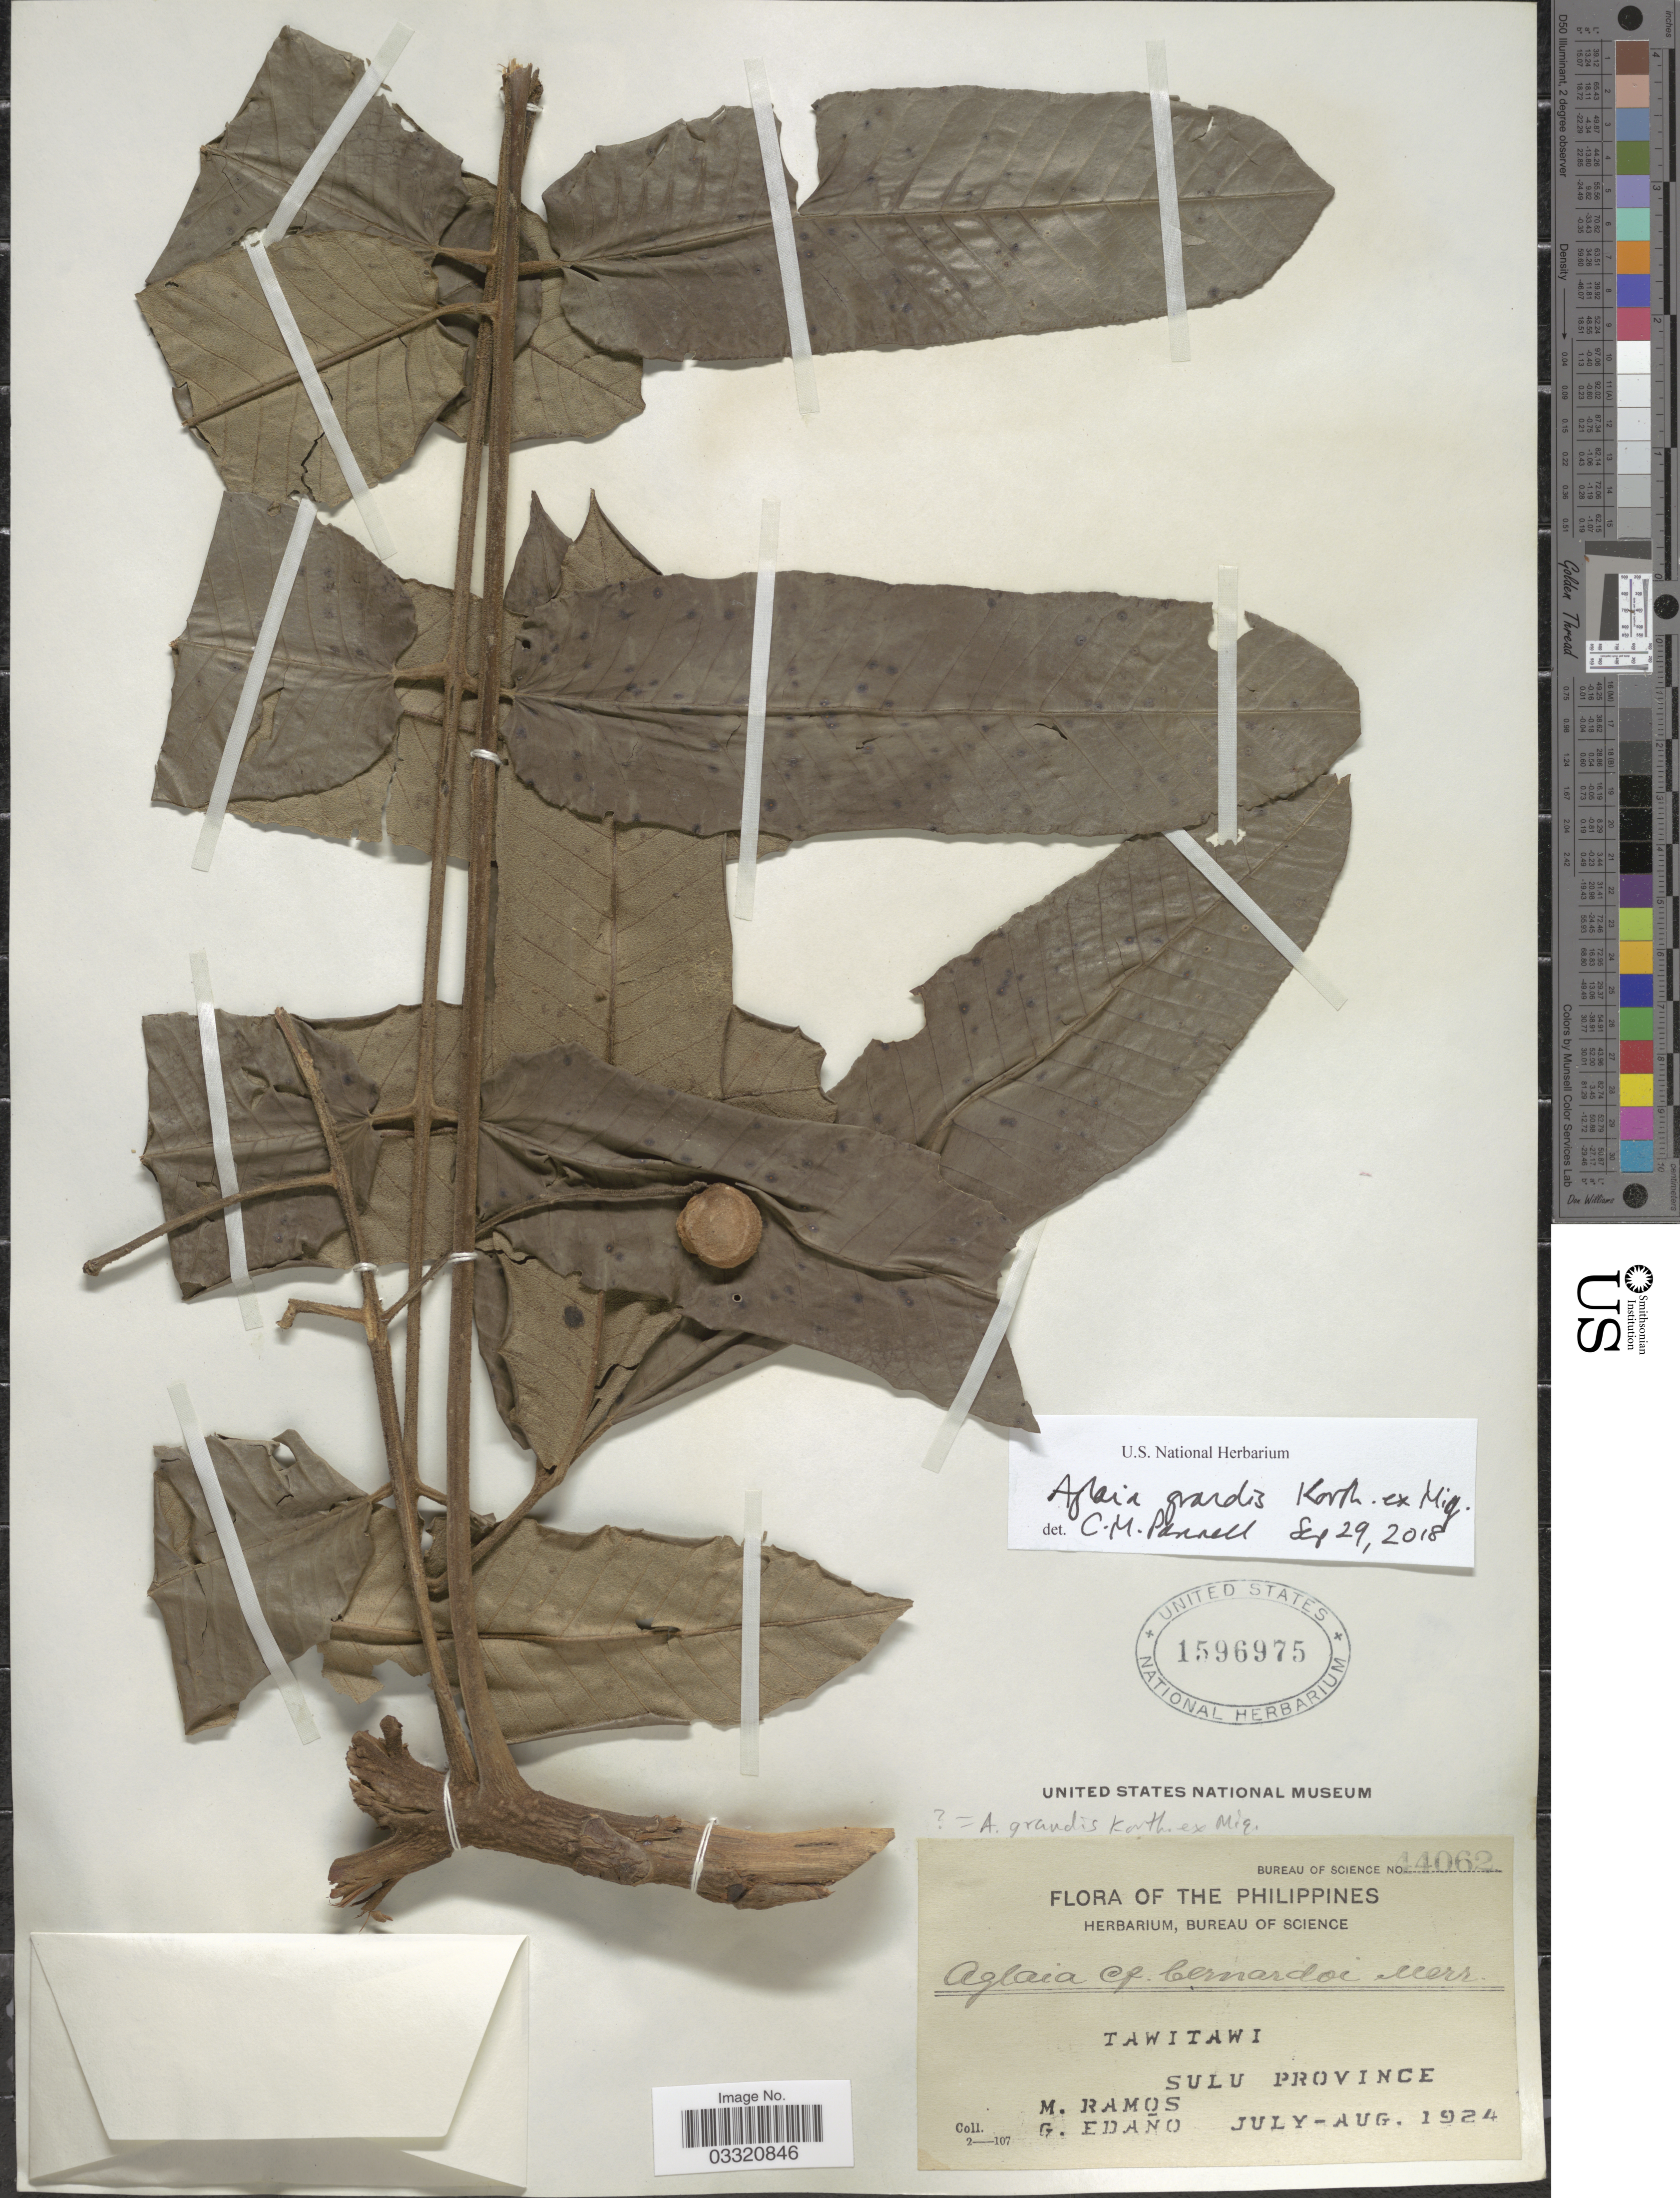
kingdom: Plantae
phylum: Tracheophyta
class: Magnoliopsida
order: Sapindales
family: Meliaceae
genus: Aglaia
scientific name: Aglaia grandis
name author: Korth.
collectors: M. Ramos & G. Edaño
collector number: Bureau of Science 44062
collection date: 1924-07/1924-08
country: Philippines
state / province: Muslim Mindanao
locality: Tawitawi. Sulu Province.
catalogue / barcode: US 1596975